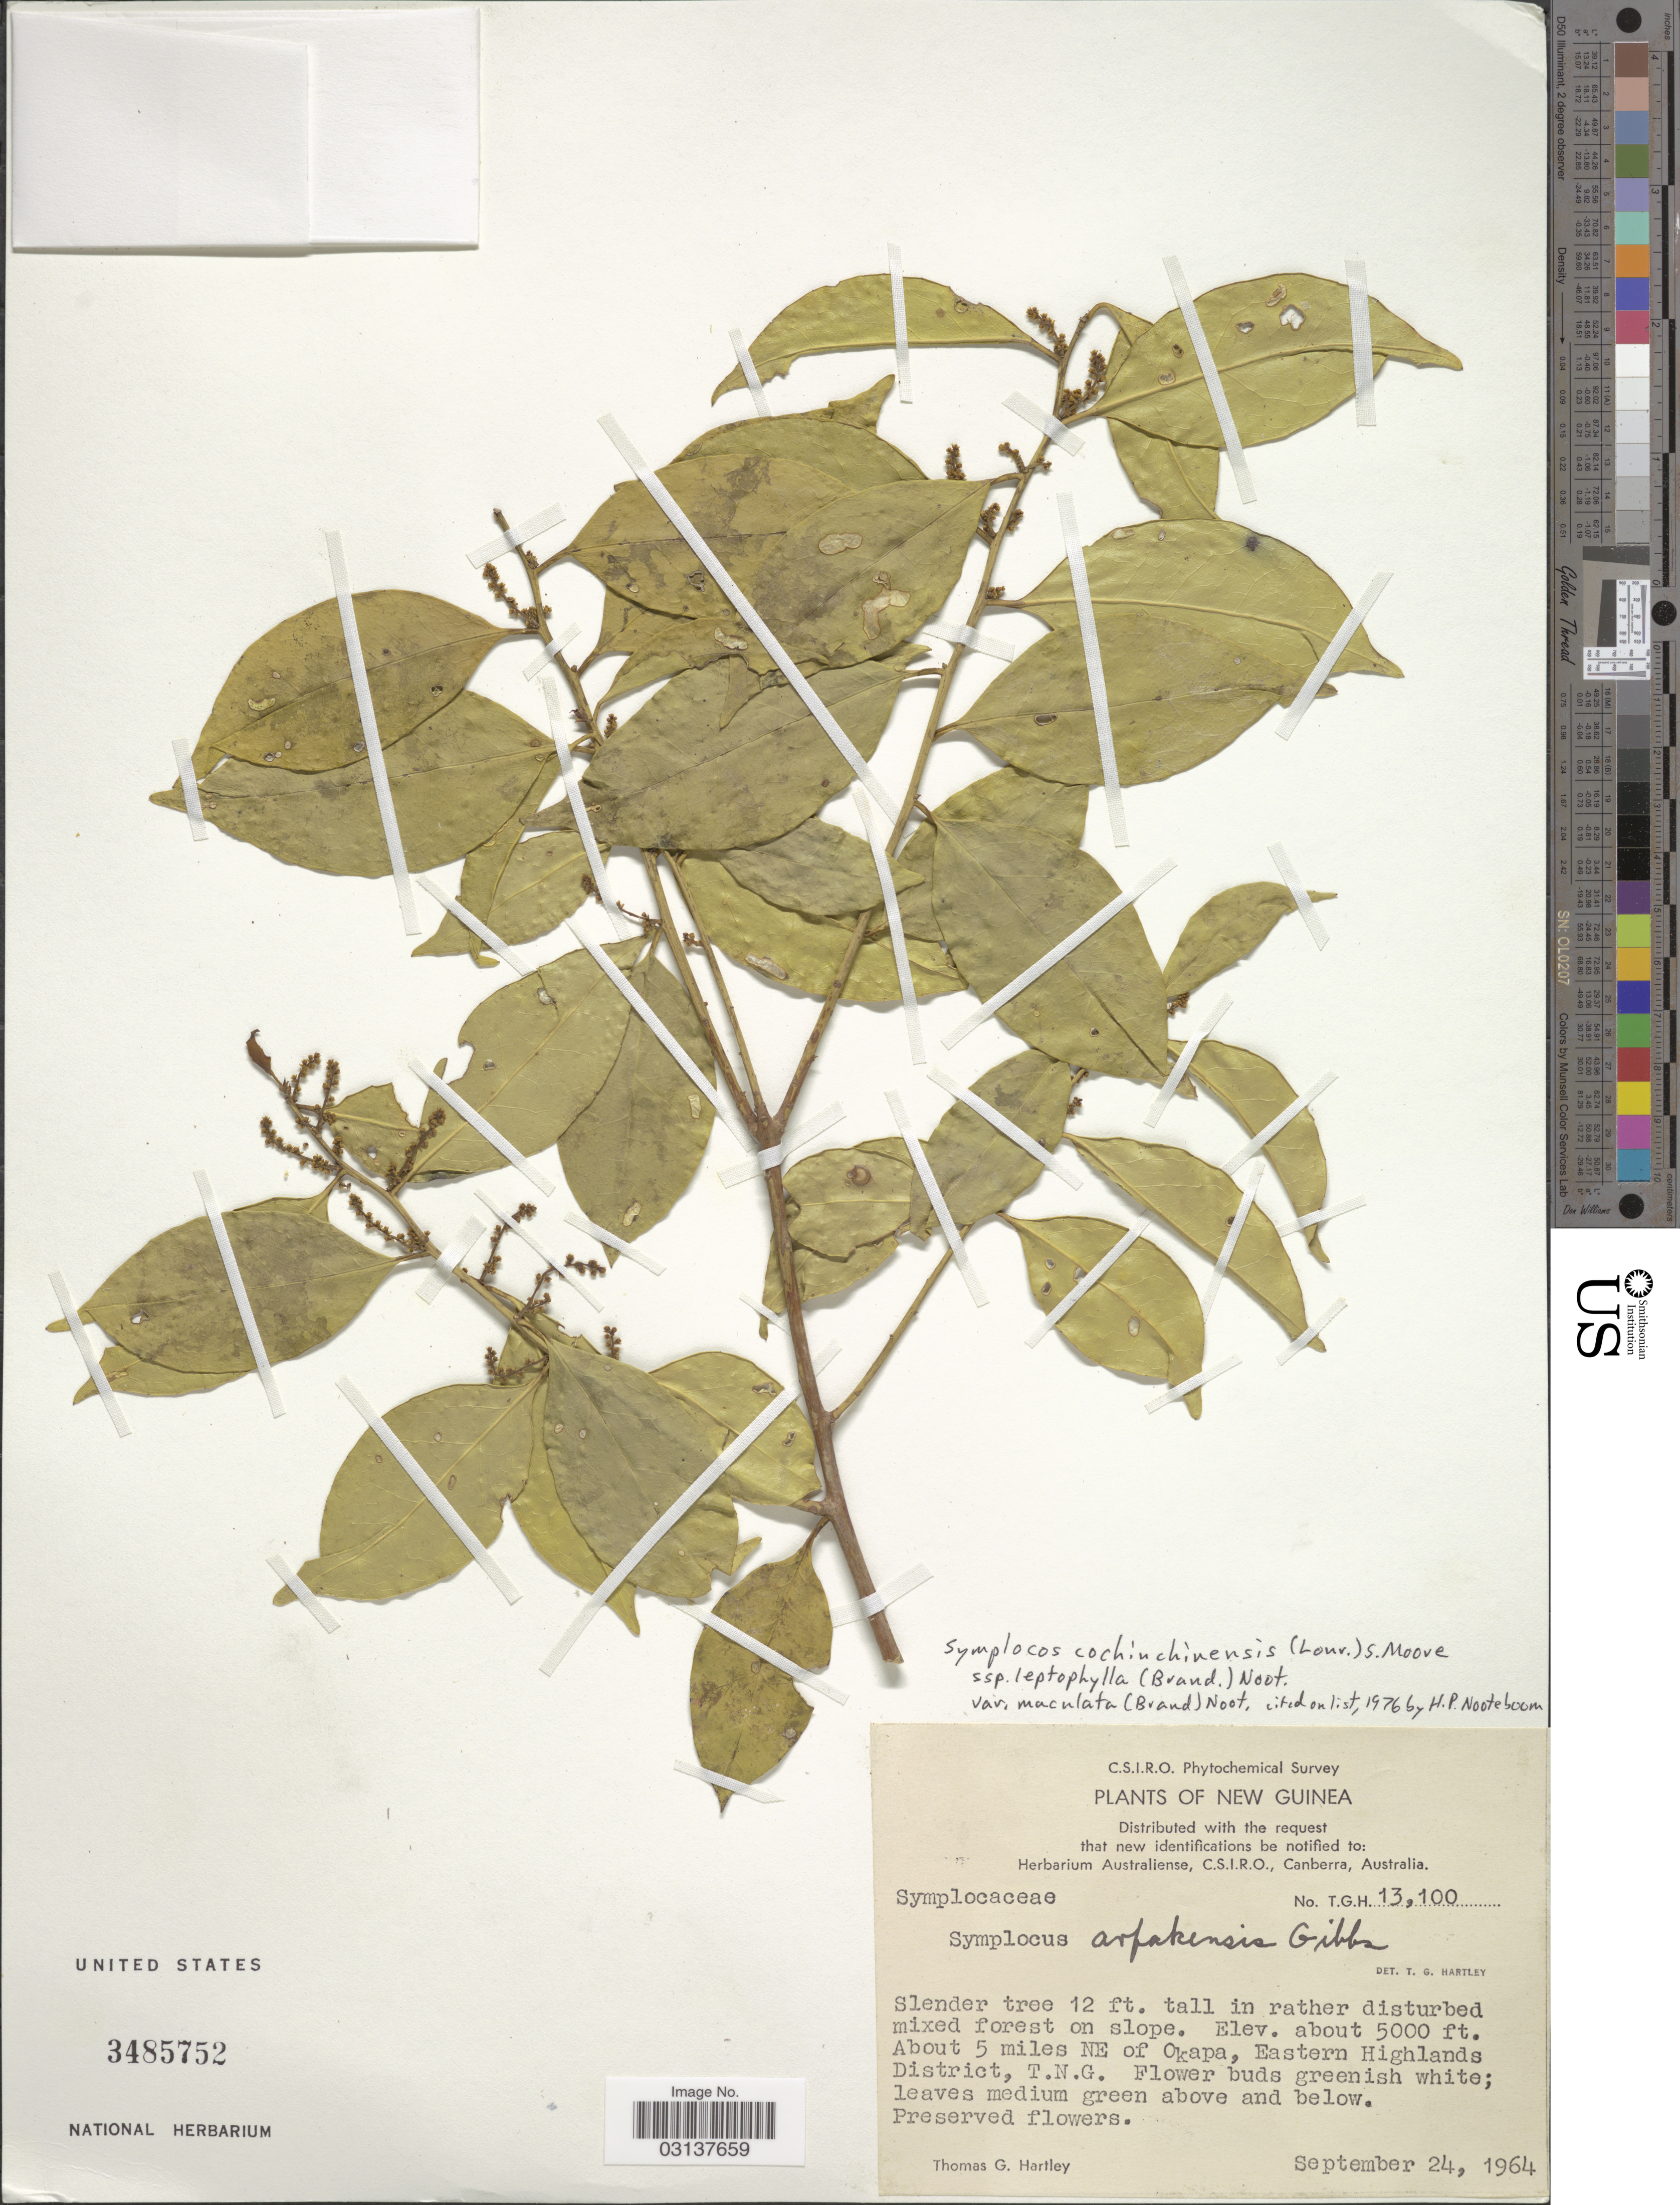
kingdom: Plantae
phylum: Tracheophyta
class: Magnoliopsida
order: Ericales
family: Symplocaceae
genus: Symplocos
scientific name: Symplocos cochinchinensis var. maculata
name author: (Brand) Noot.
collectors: T. Hartley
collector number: T.G.H. 13100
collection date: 1964-09-24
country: Papua New Guinea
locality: New Guinea, About 5 miles NE of Okapa, Eastern Highlands District, T.N.G.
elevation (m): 1524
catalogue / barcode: US 3485752